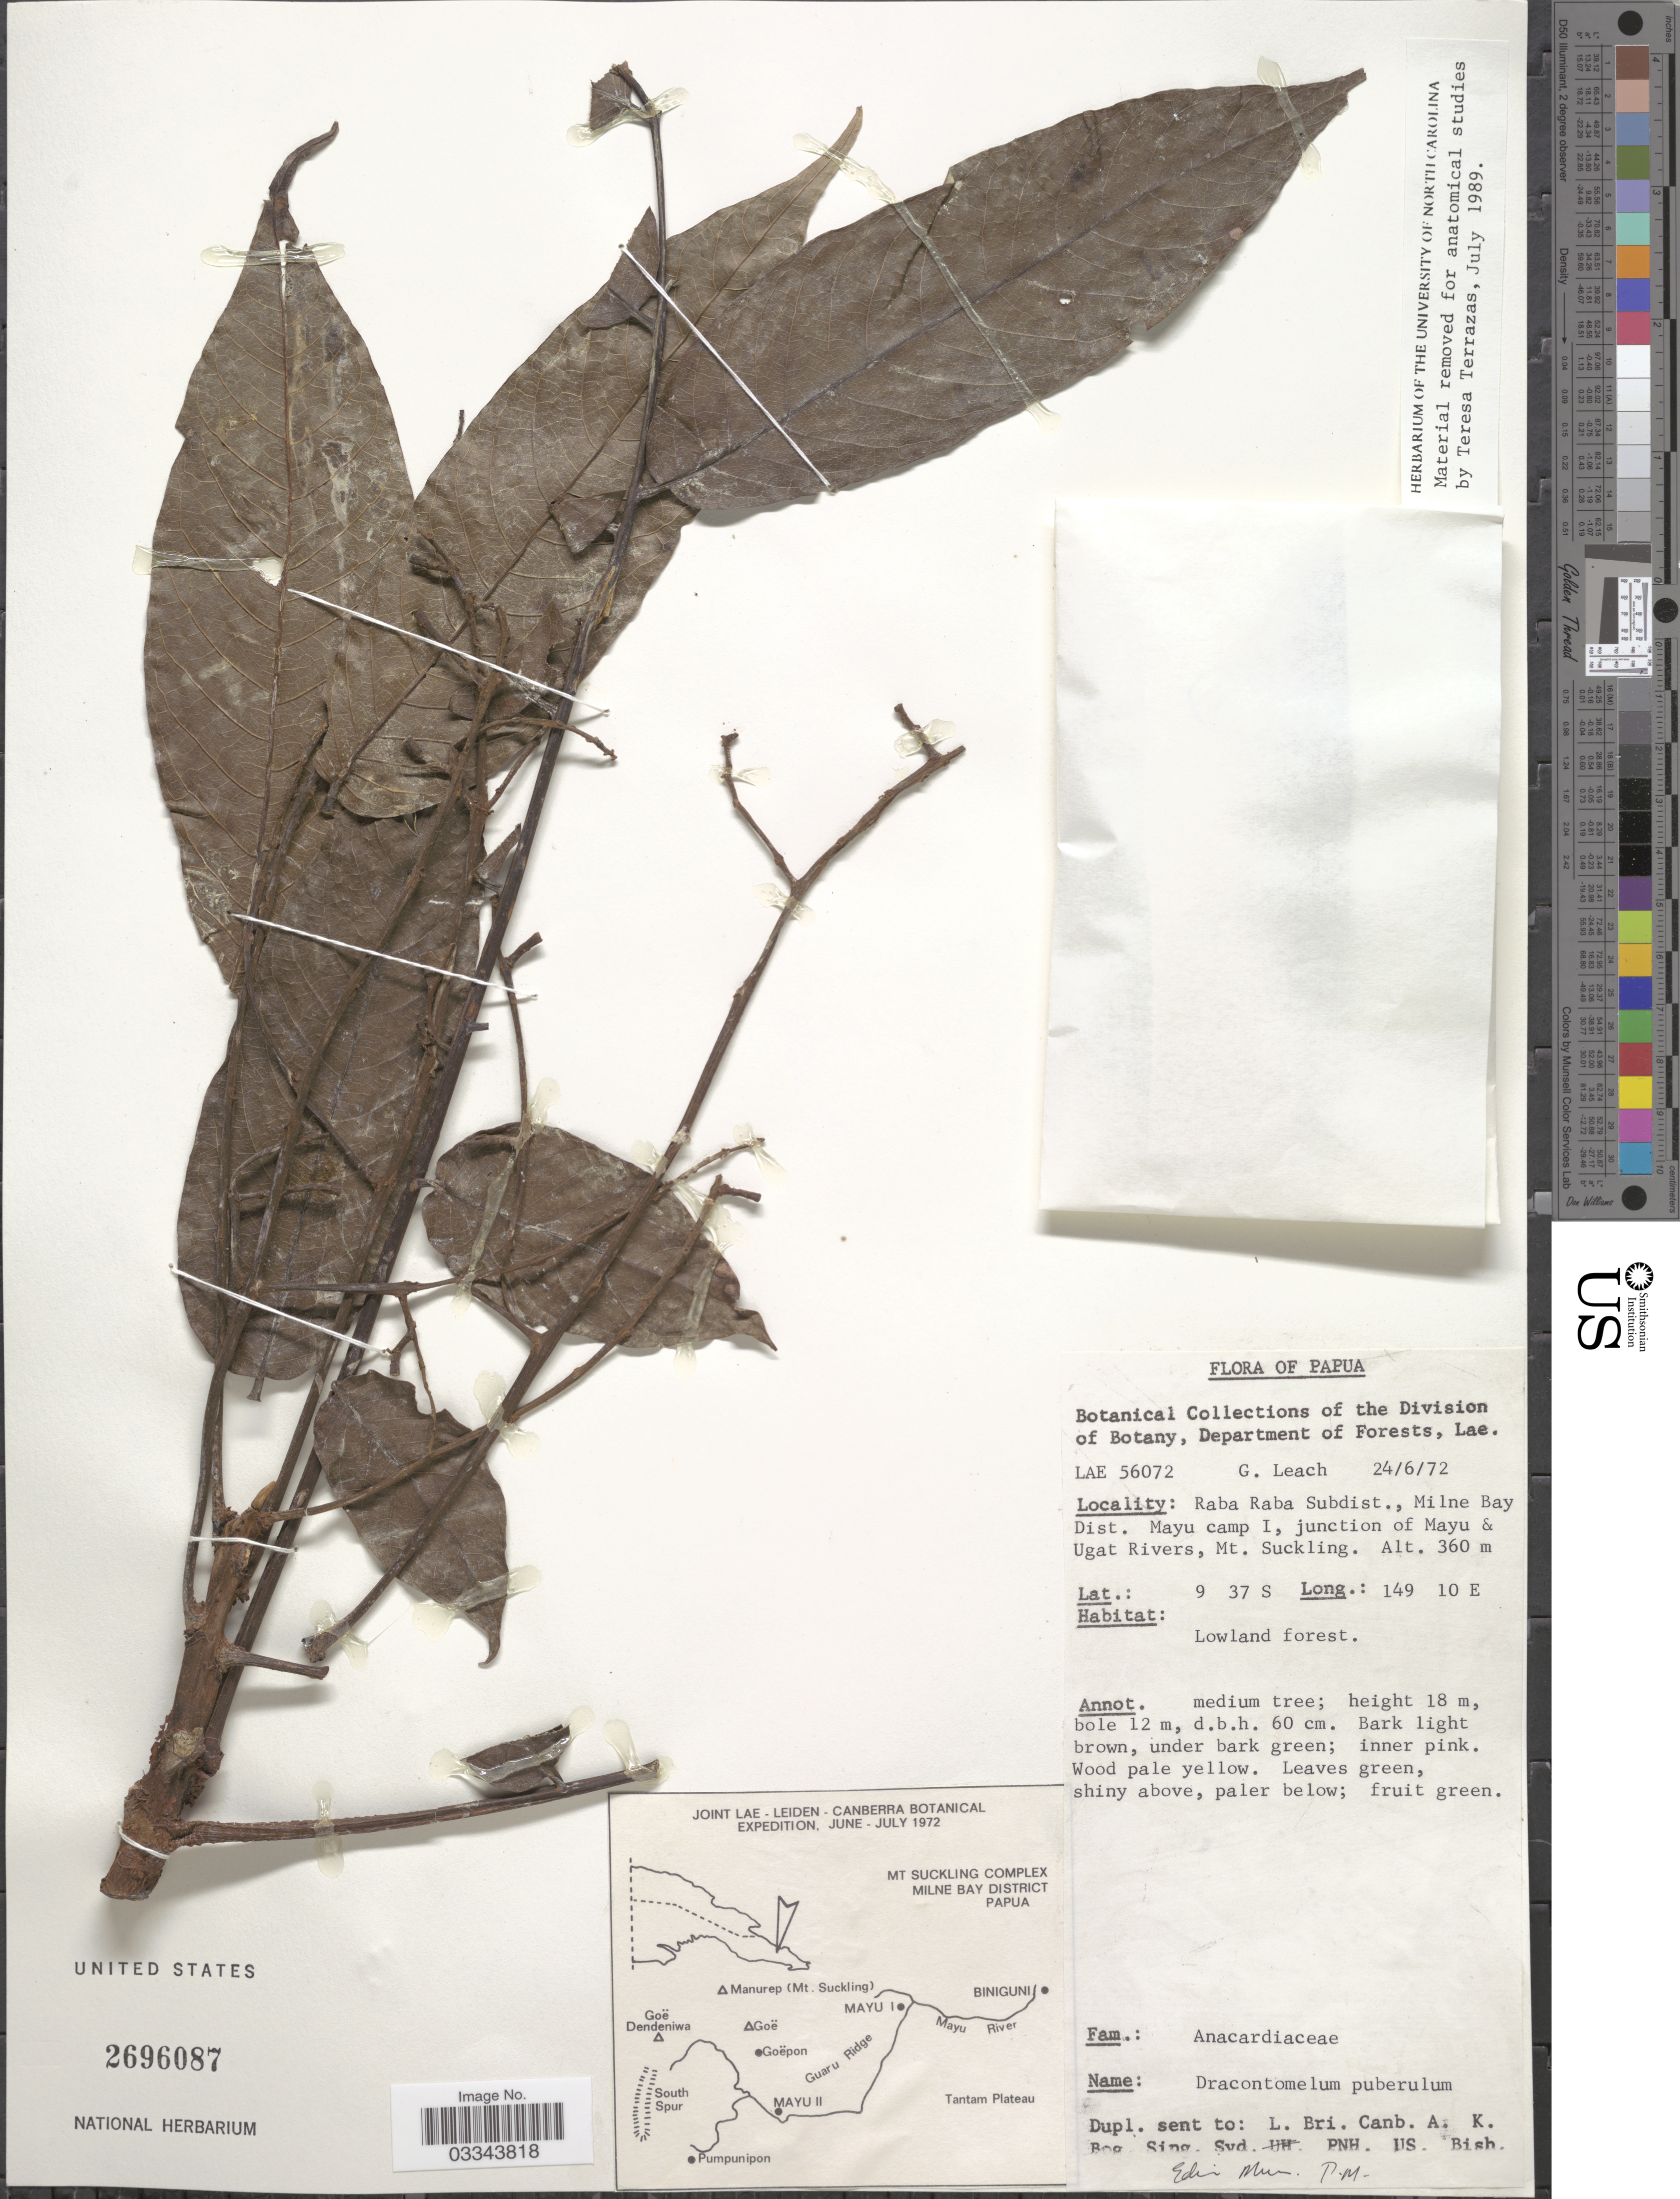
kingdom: Plantae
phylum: Tracheophyta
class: Magnoliopsida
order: Sapindales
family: Anacardiaceae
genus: Dracontomelon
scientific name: Dracontomelon puberulum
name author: Miq.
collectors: G. Leach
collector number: LAE 56072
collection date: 1972-06-24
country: Papua New Guinea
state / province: Milne Bay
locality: Papua. Raba Raba Subdist., Milne Bay Dist. Mayu camp I, junction of Mayu & Ugat Rivers, Mt. Suckling.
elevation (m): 360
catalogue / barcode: US 2696087